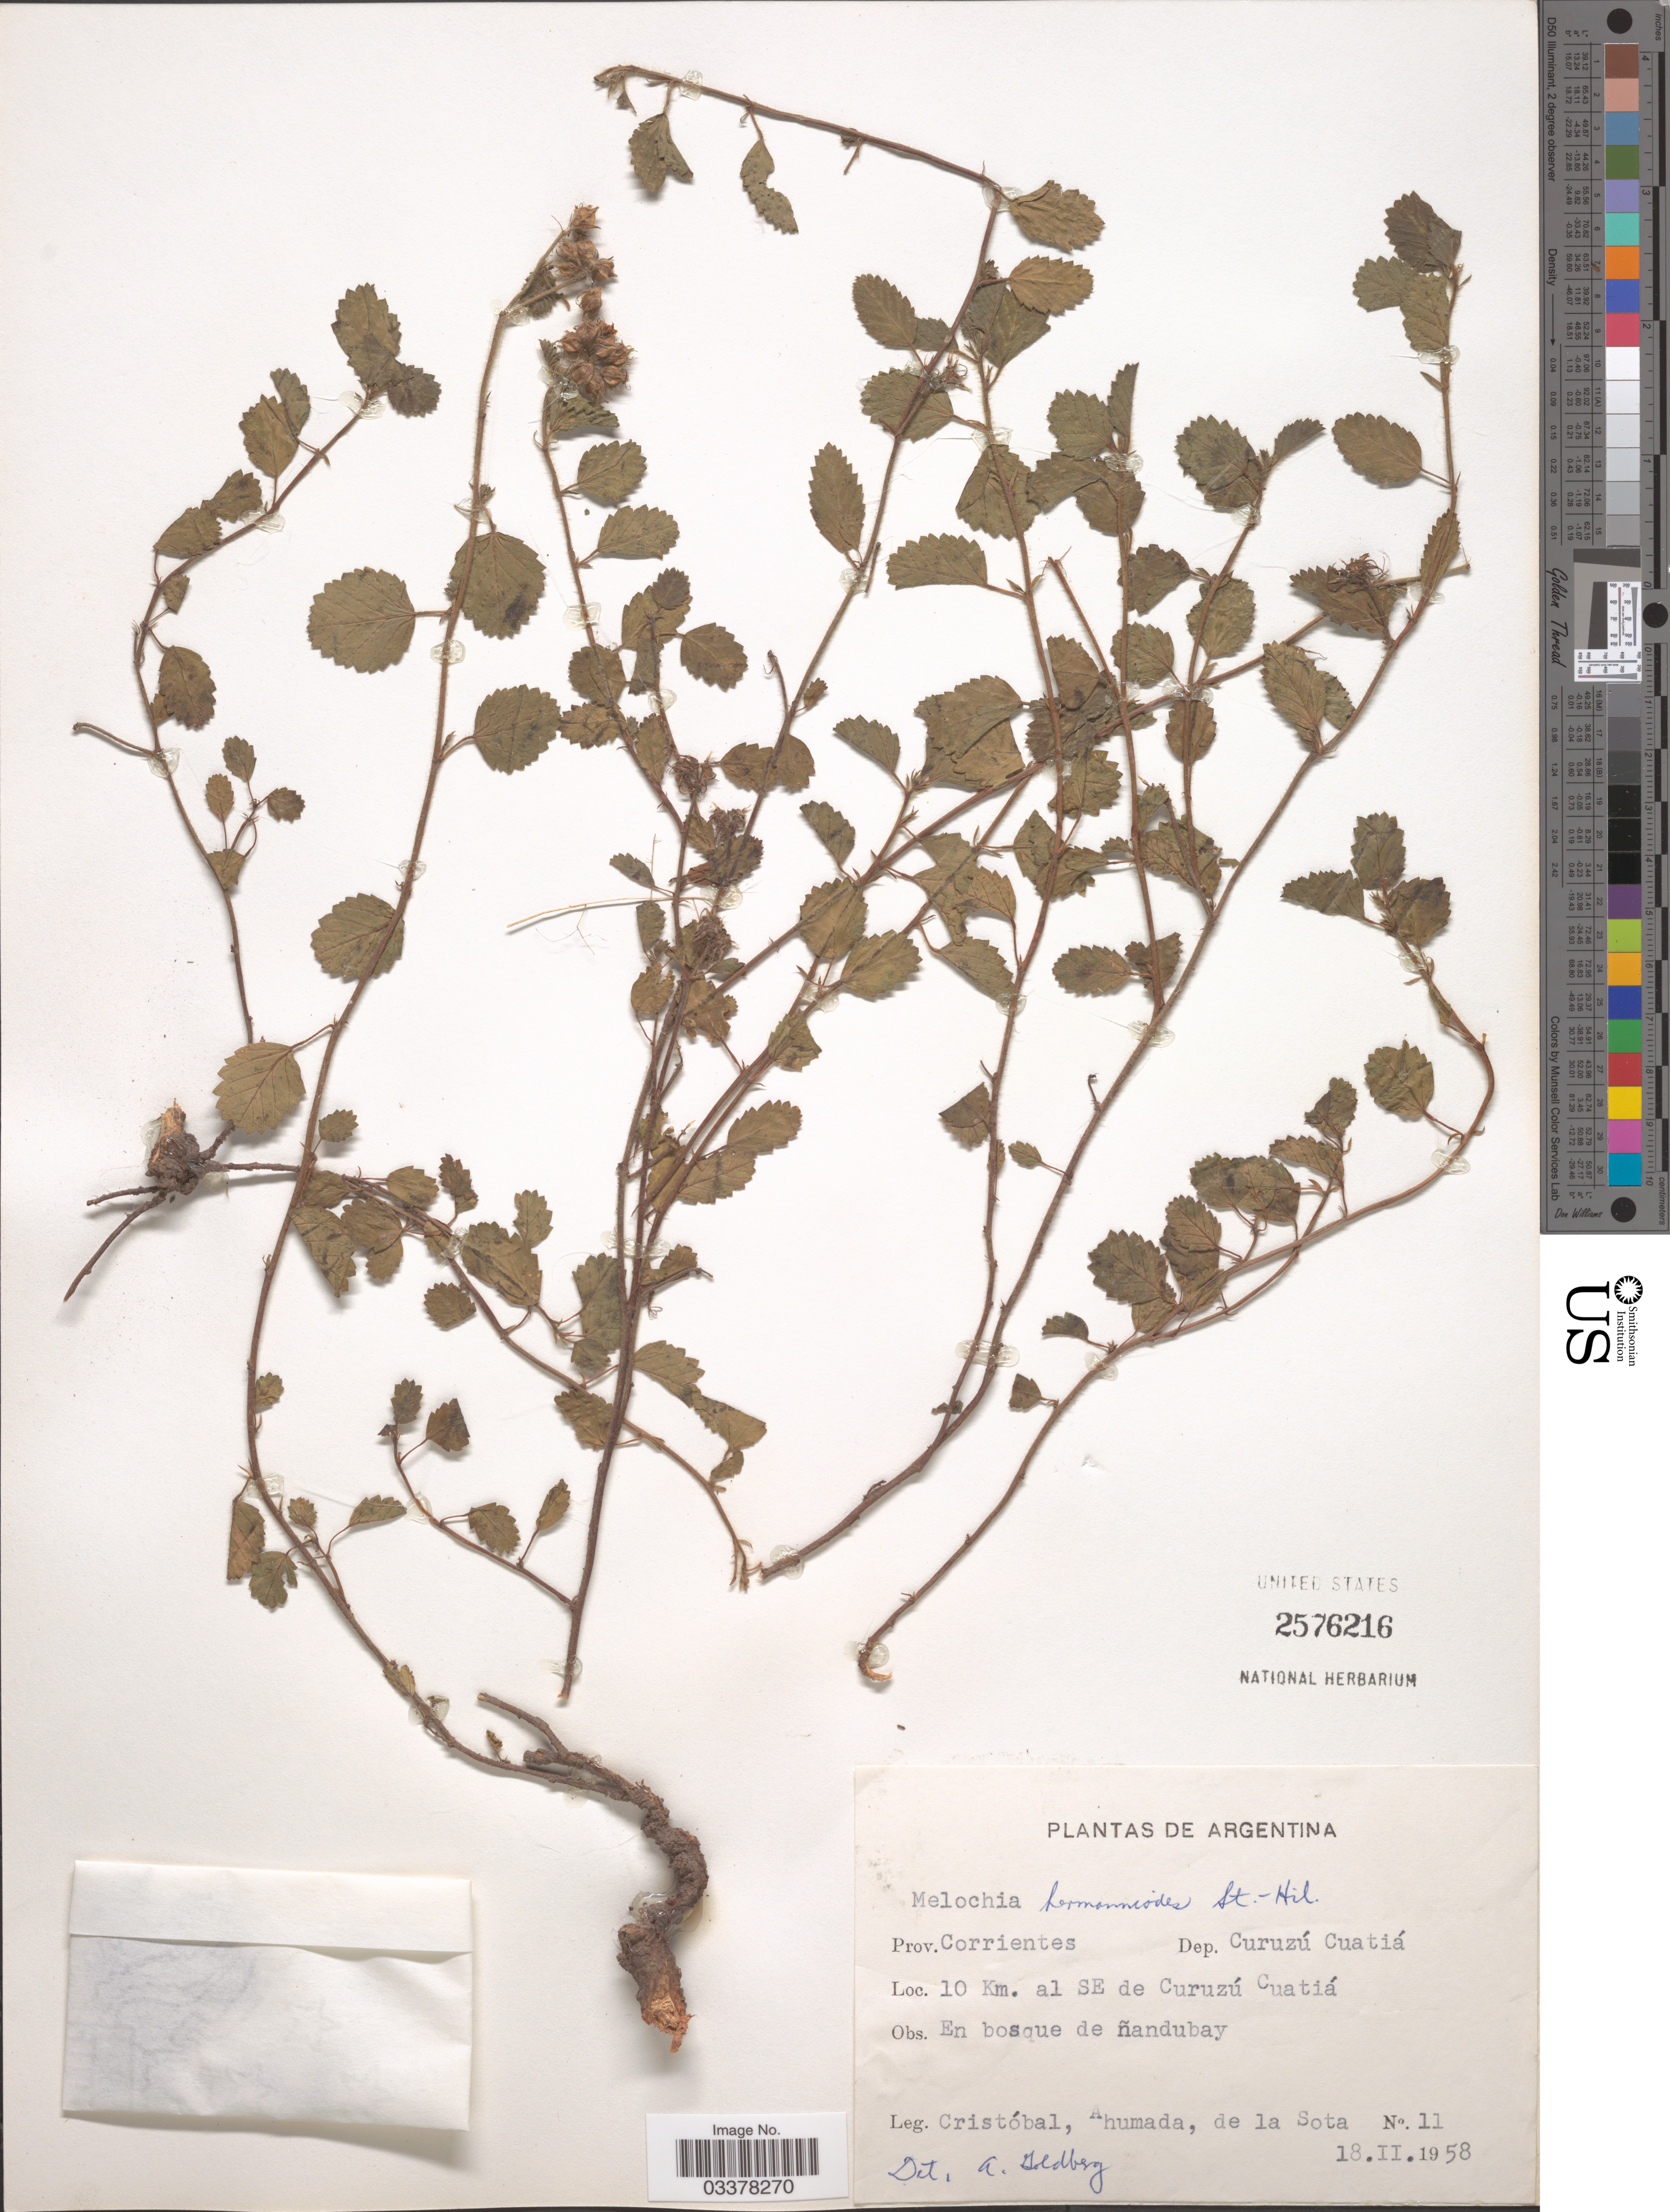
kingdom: Plantae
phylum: Tracheophyta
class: Magnoliopsida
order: Malvales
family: Malvaceae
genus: Melochia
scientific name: Melochia hermannioides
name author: A. St.-Hil.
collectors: -. Cristobal, -- Ahumada & de la Sota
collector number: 11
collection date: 1958-02-18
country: Argentina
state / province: Corrientes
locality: Dep. Curuzú Cuatiá. 10 Km. al SE de Curuzú Cuatiá. En bosque de ñandubay.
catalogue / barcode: US 2576216